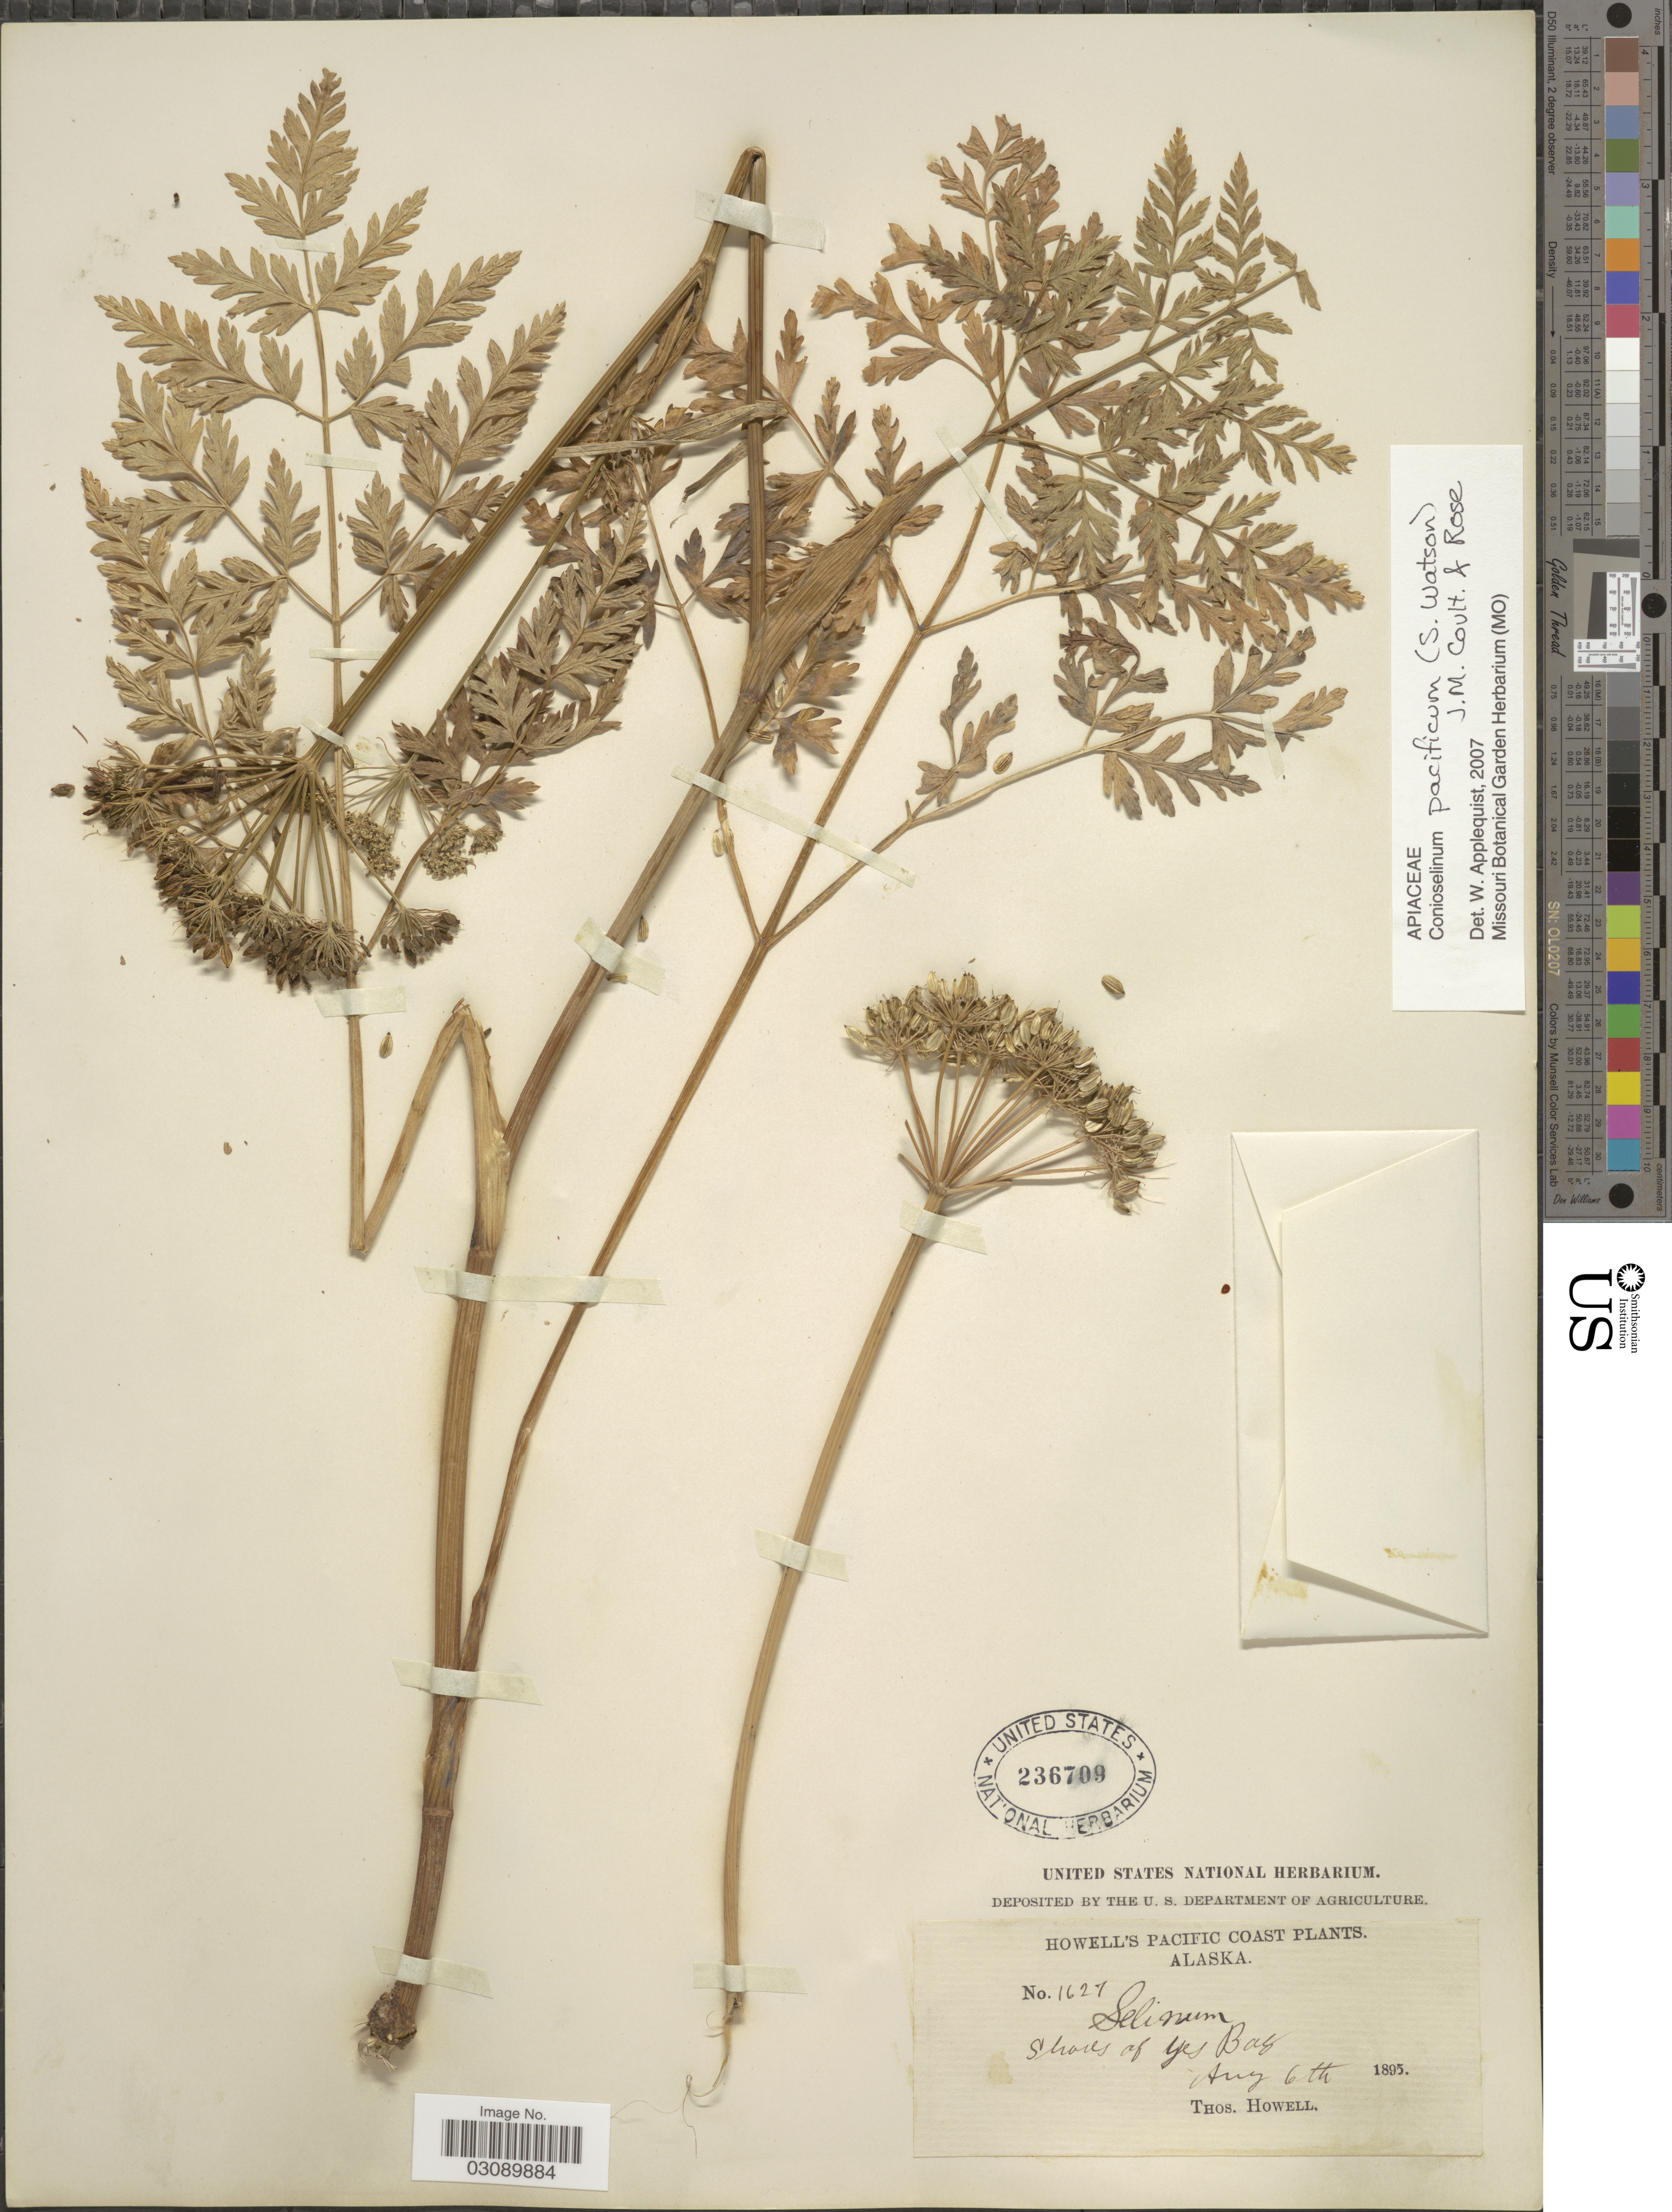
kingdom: Plantae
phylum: Tracheophyta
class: Magnoliopsida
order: Apiales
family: Apiaceae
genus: Conioselinum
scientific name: Conioselinum pacificum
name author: (S. Watson) J.M. Coult. & Rose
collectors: T. Howell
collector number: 1627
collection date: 1895-08-06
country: United States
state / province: Alaska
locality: Pacific Coast. Shores of Yes Bay.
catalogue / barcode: US 236709